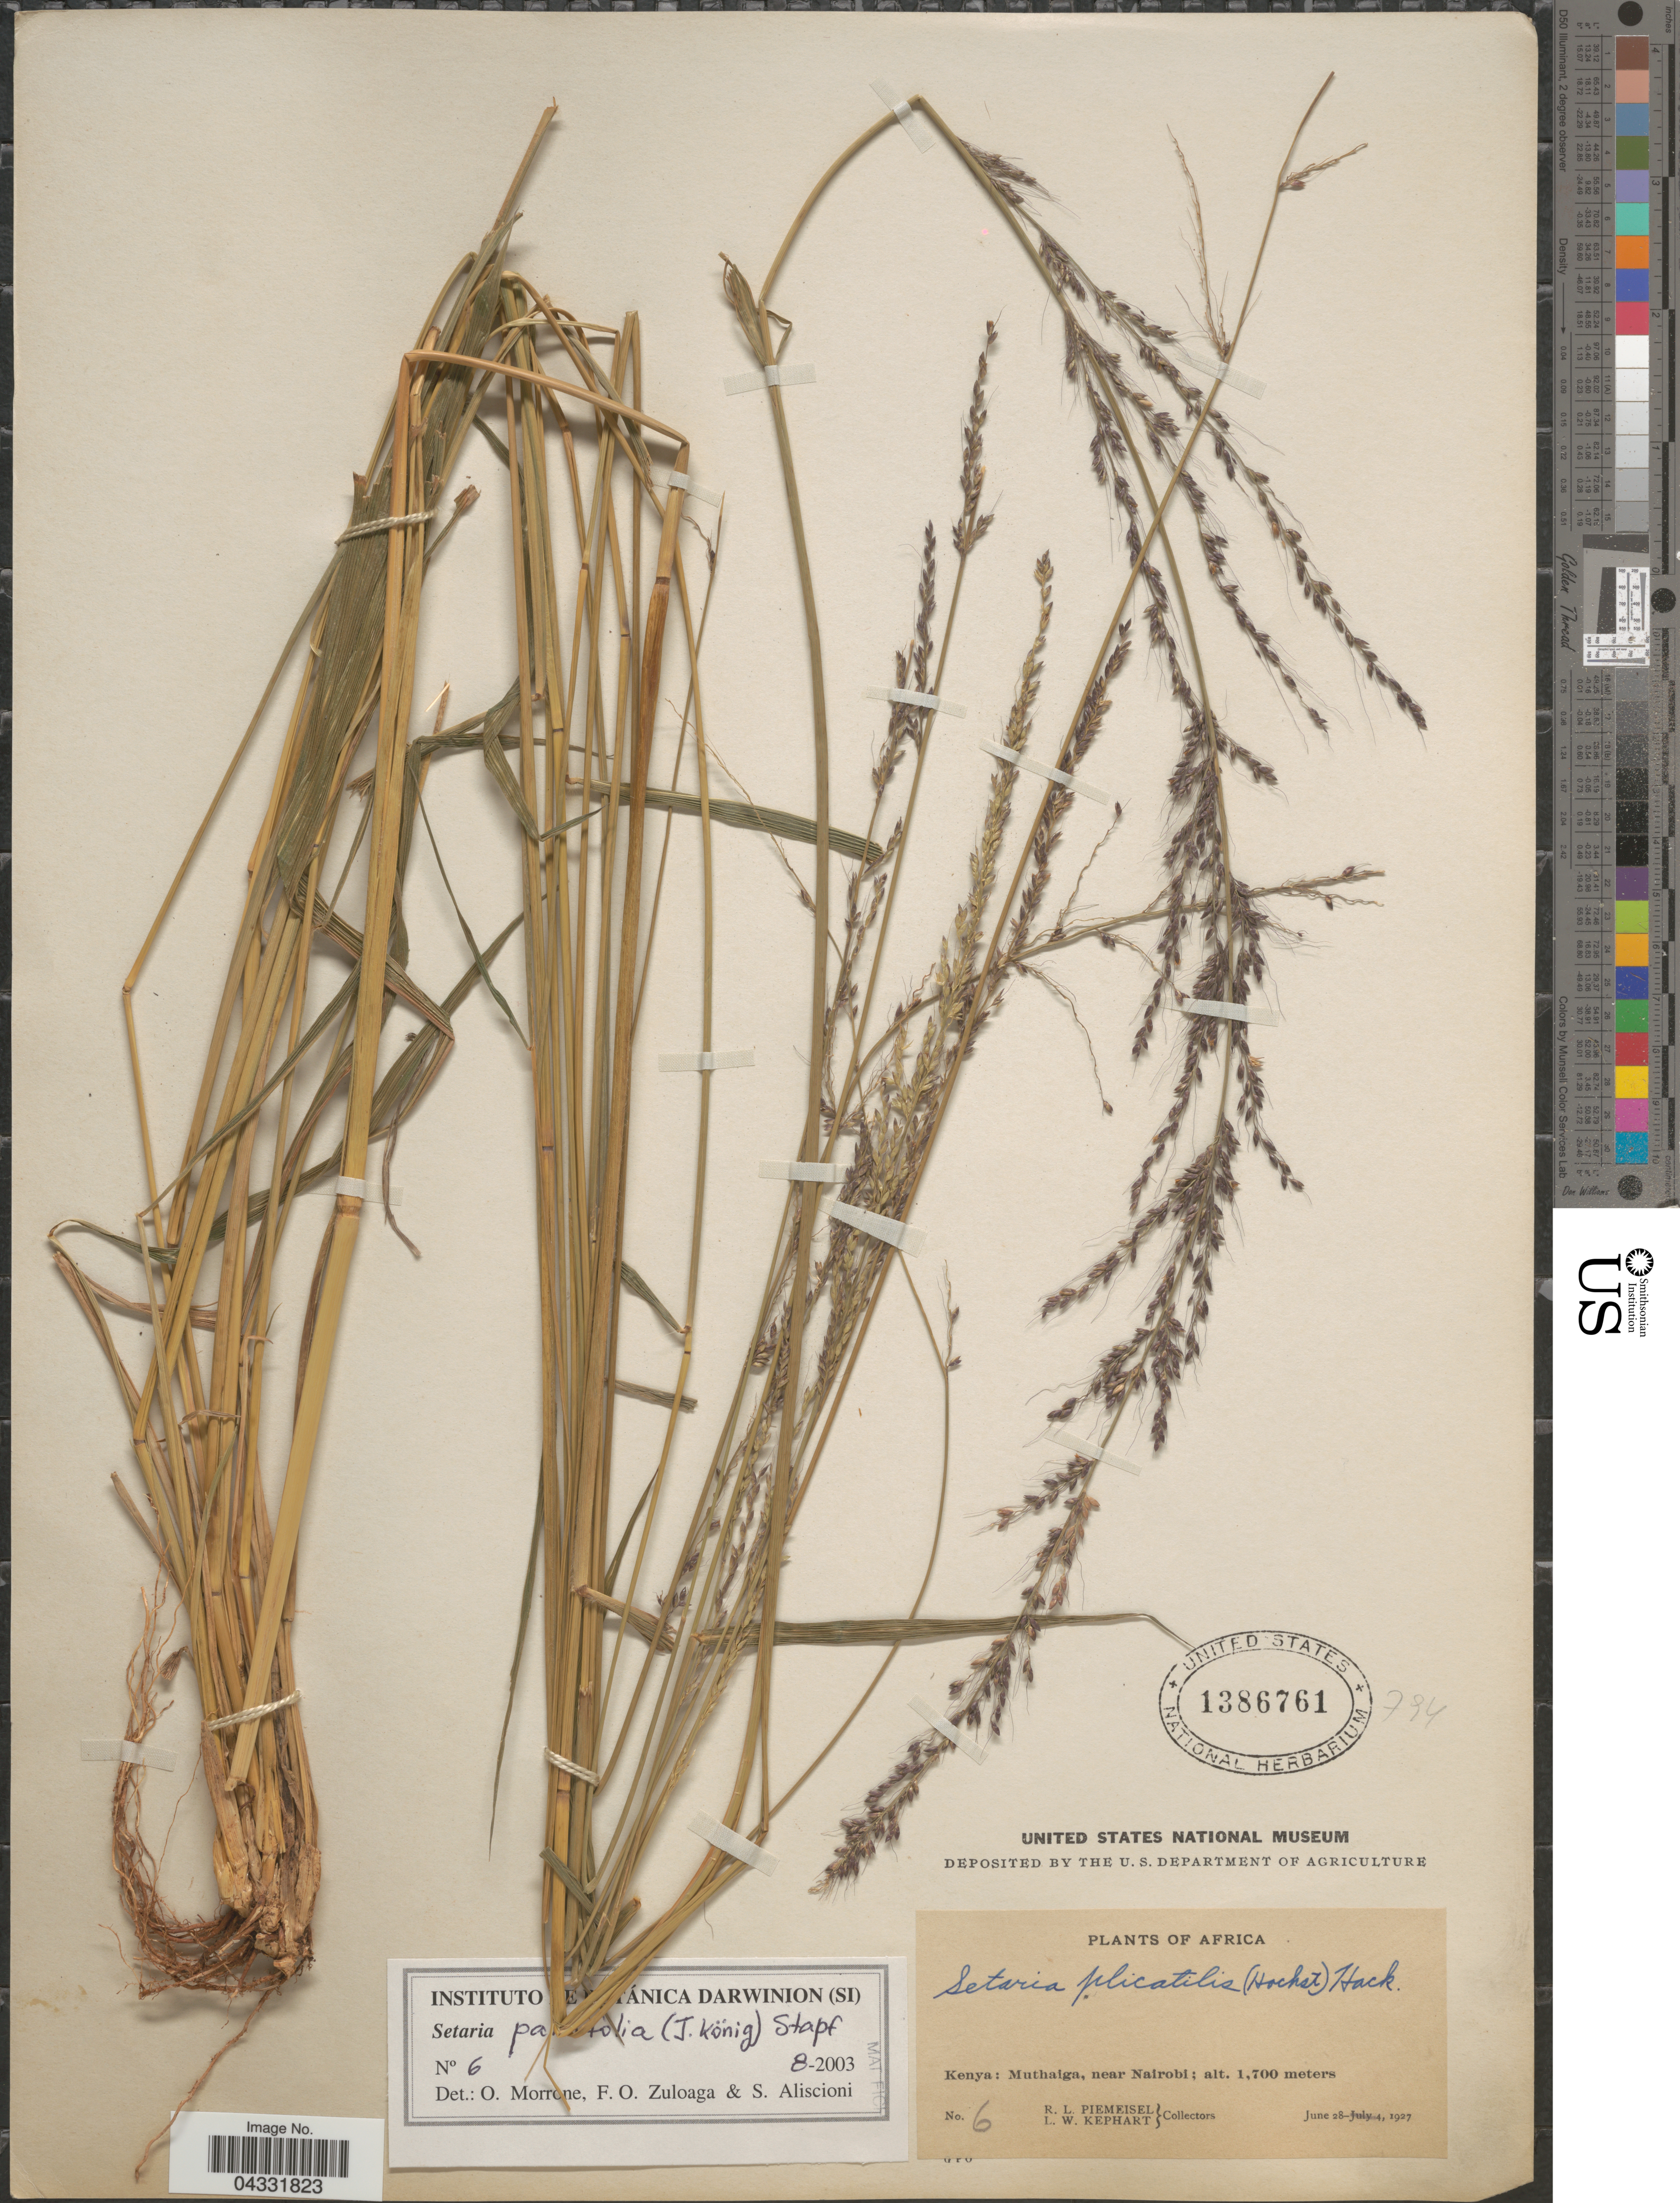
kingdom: Plantae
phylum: Tracheophyta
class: Liliopsida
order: Poales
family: Poaceae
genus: Setaria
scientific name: Setaria palmifolia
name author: (J. Koenig) Stapf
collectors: R. L. Piemeisel & L. W. Kephart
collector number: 6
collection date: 1927-06-28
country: Kenya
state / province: Nairobi Area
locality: Muthaiga, near Nairobi.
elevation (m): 1700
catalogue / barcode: US 1386761